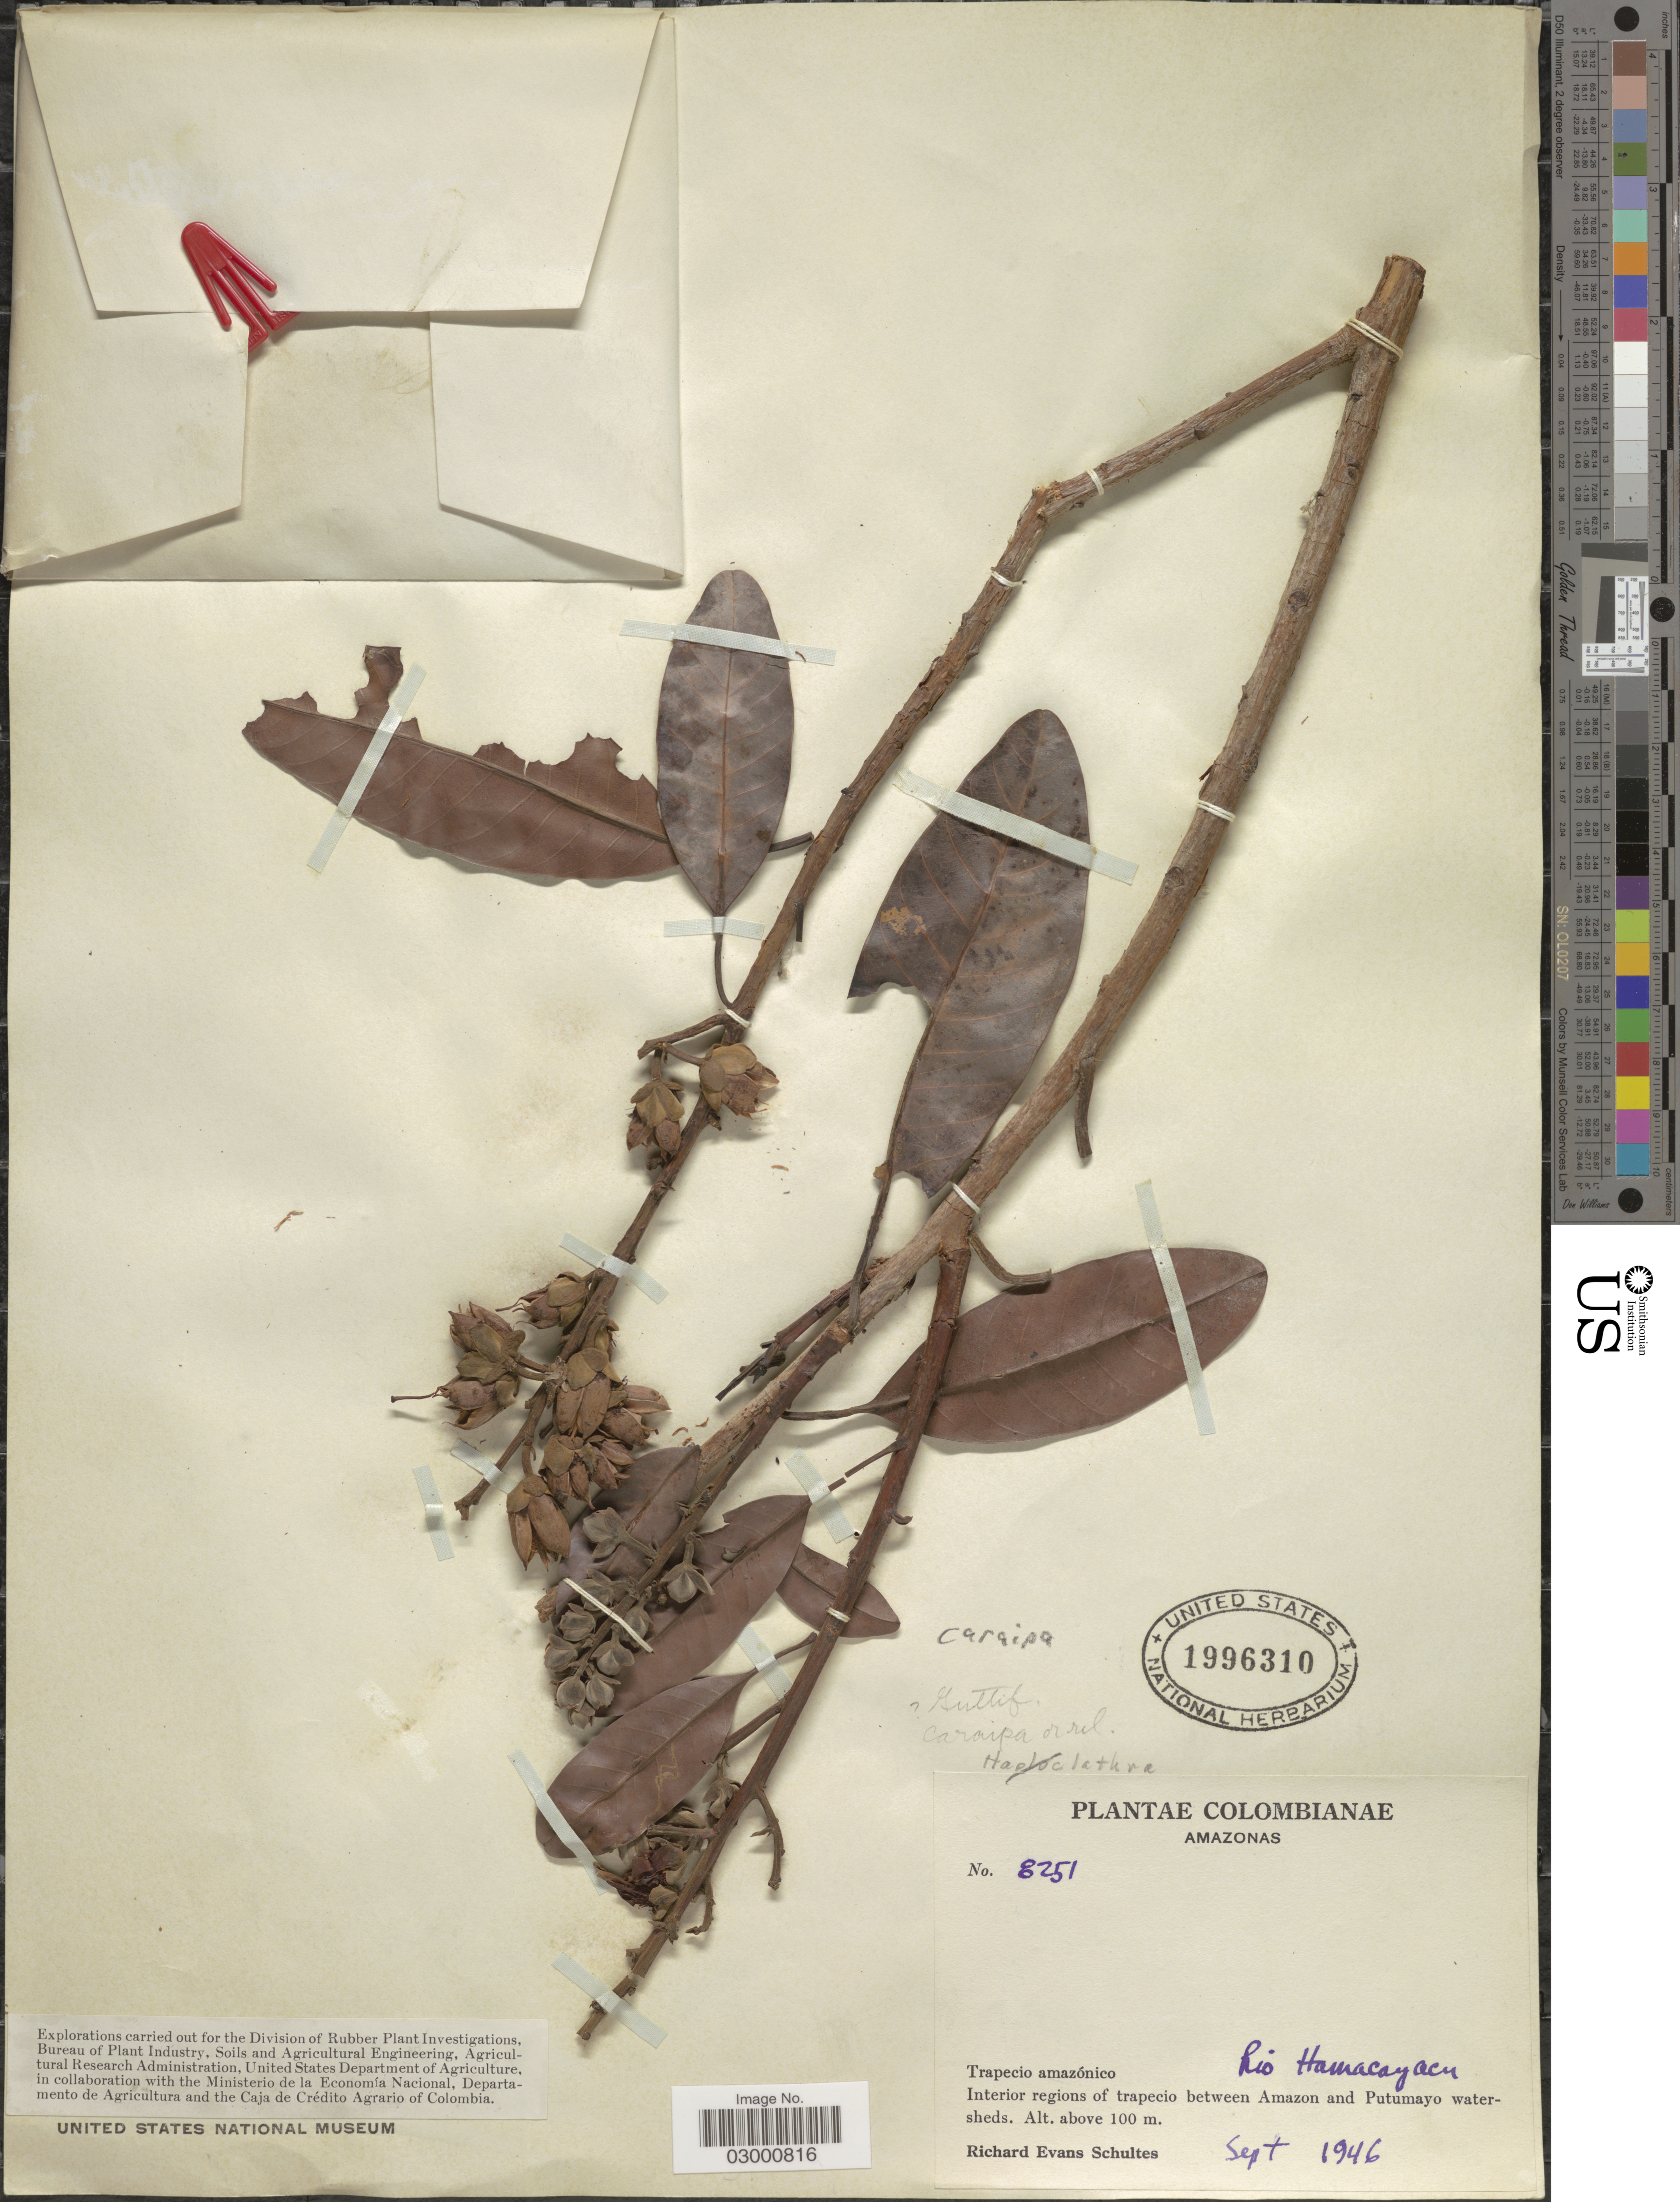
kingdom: Plantae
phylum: Tracheophyta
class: Magnoliopsida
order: Malpighiales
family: Calophyllaceae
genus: Caraipa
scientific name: Caraipa sp.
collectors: R. E. Schultes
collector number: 8251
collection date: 1946-09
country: Colombia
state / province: Amazônas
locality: Trapecio amazónico. Río Hamacayacu. Interior regions of trapecio between Amazon and Putumayo watersheds.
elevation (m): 100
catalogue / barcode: US 1996310